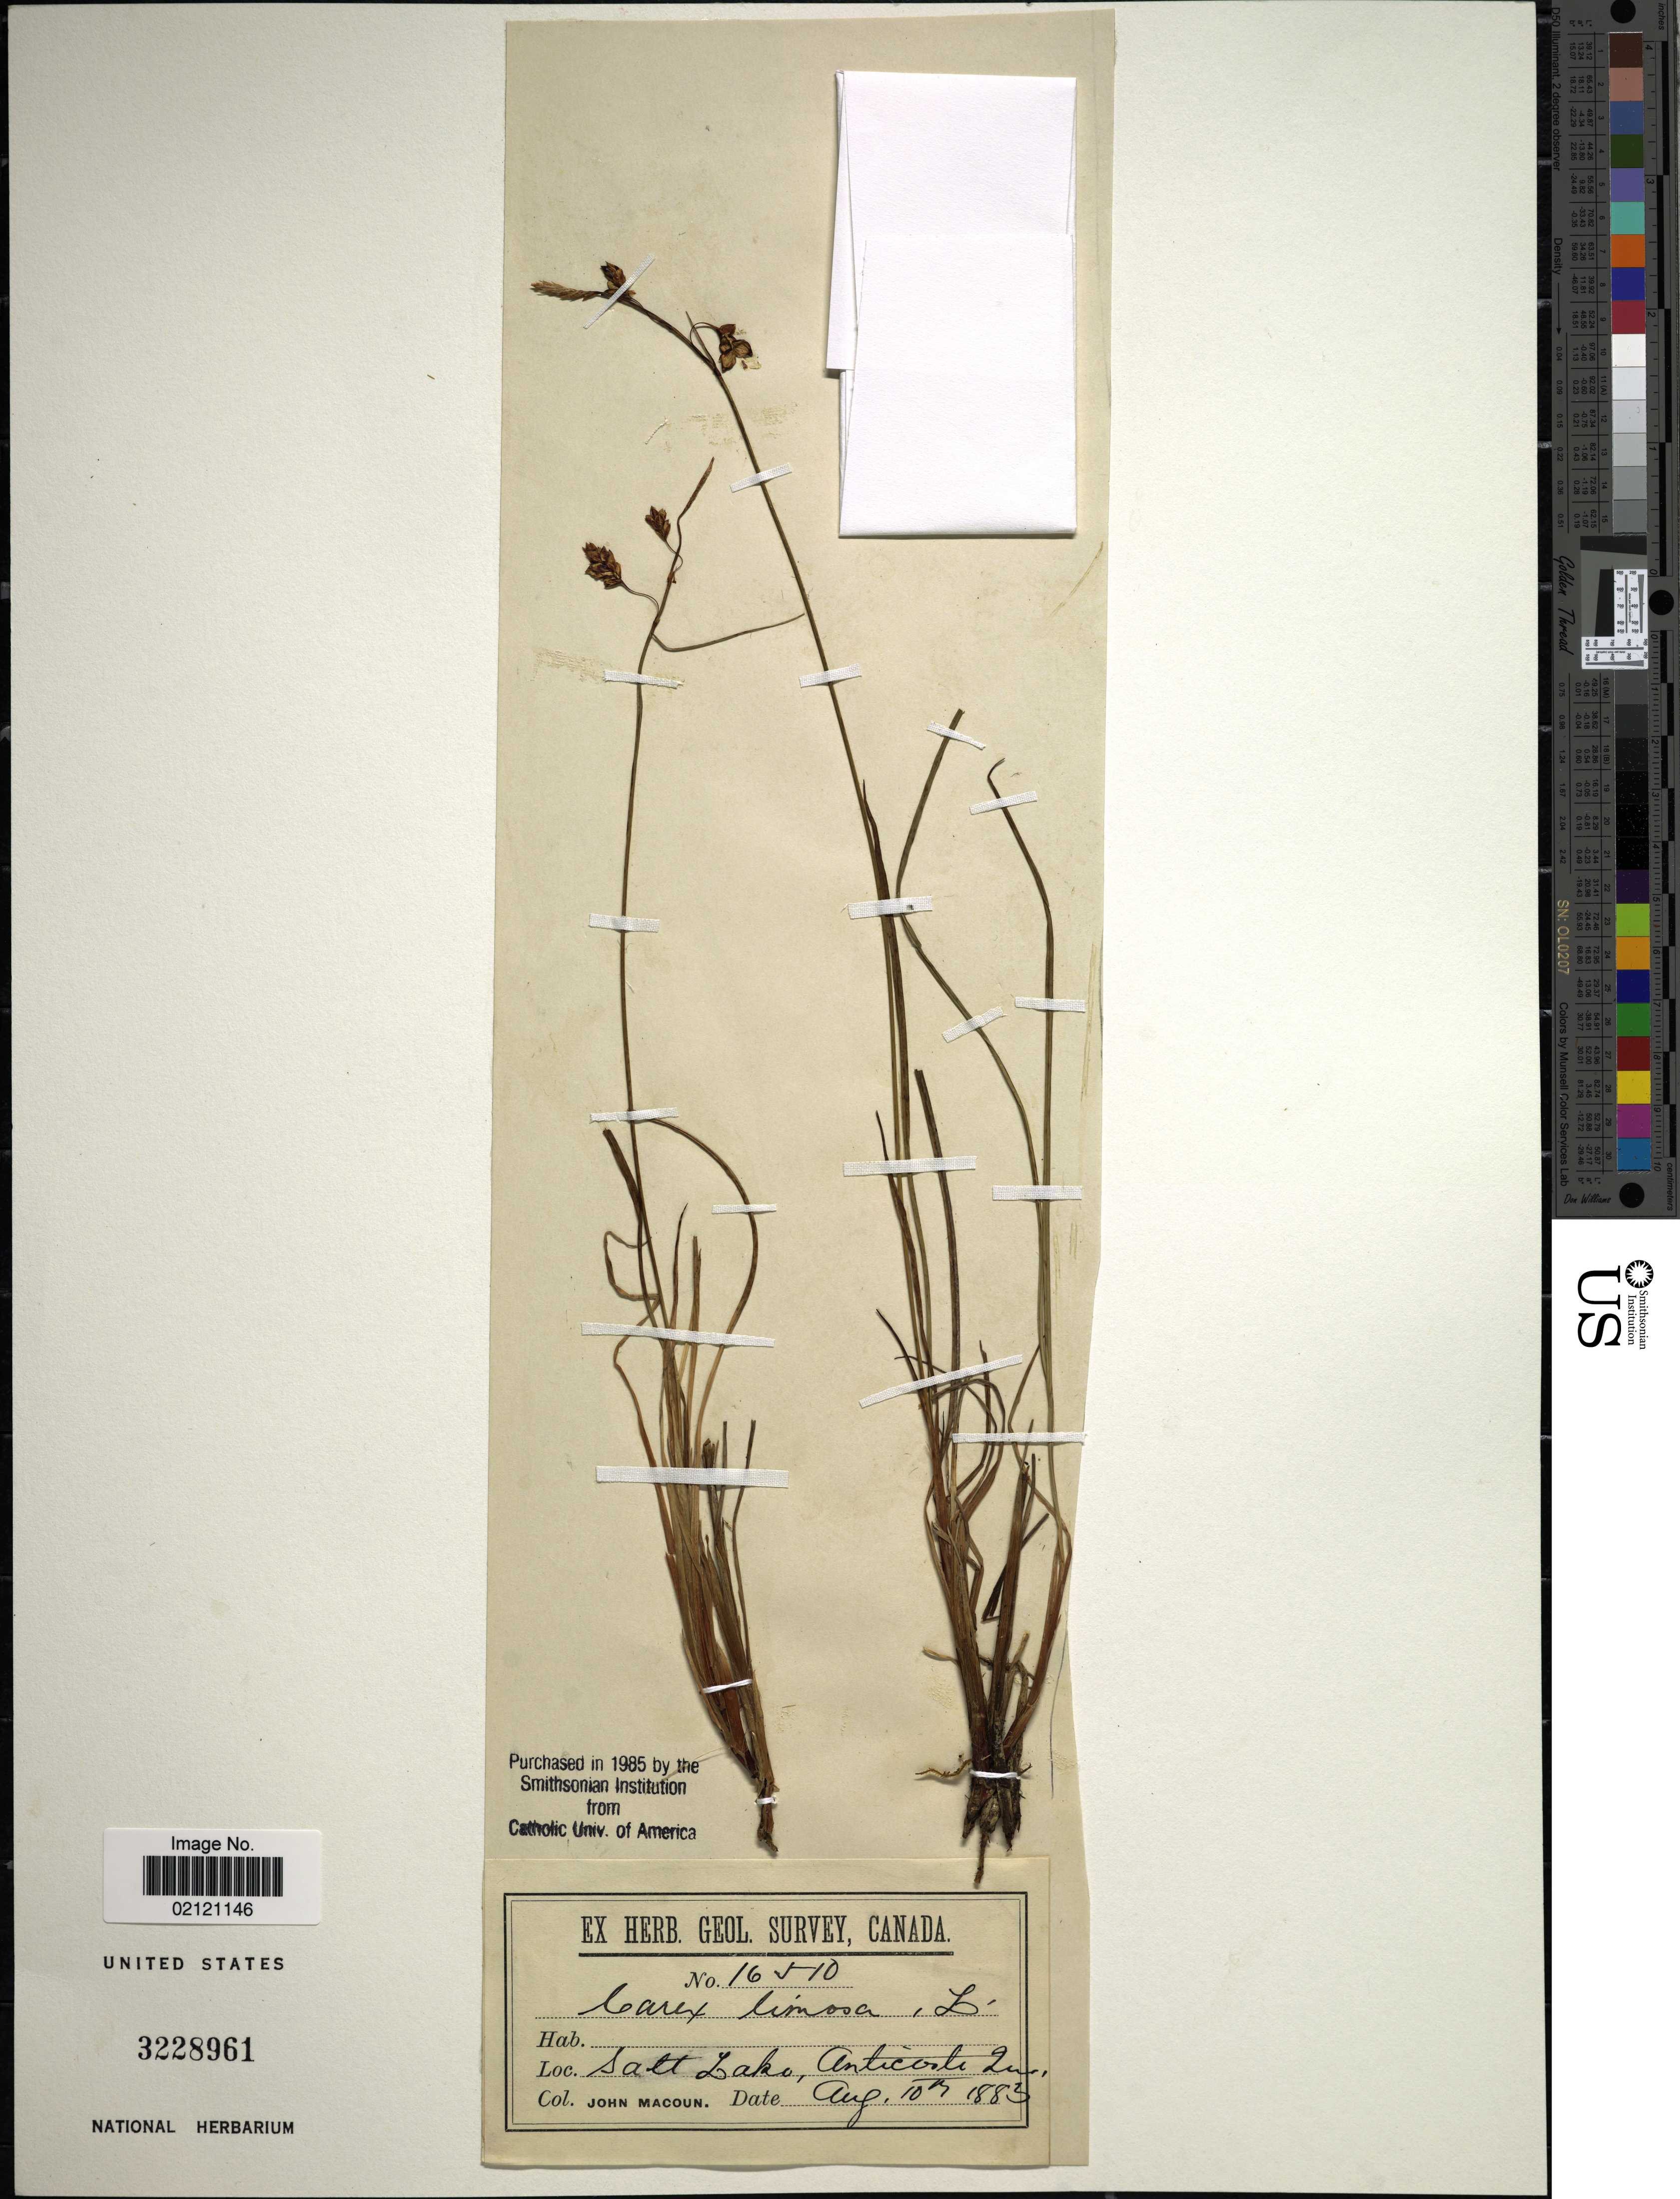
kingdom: Plantae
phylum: Tracheophyta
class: Liliopsida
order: Poales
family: Cyperaceae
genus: Carex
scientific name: Carex limosa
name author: L.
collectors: J. Macoun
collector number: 16510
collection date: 1883-08-10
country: Canada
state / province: Quebec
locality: Salt Lake, Anticosti,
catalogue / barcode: US 3228961